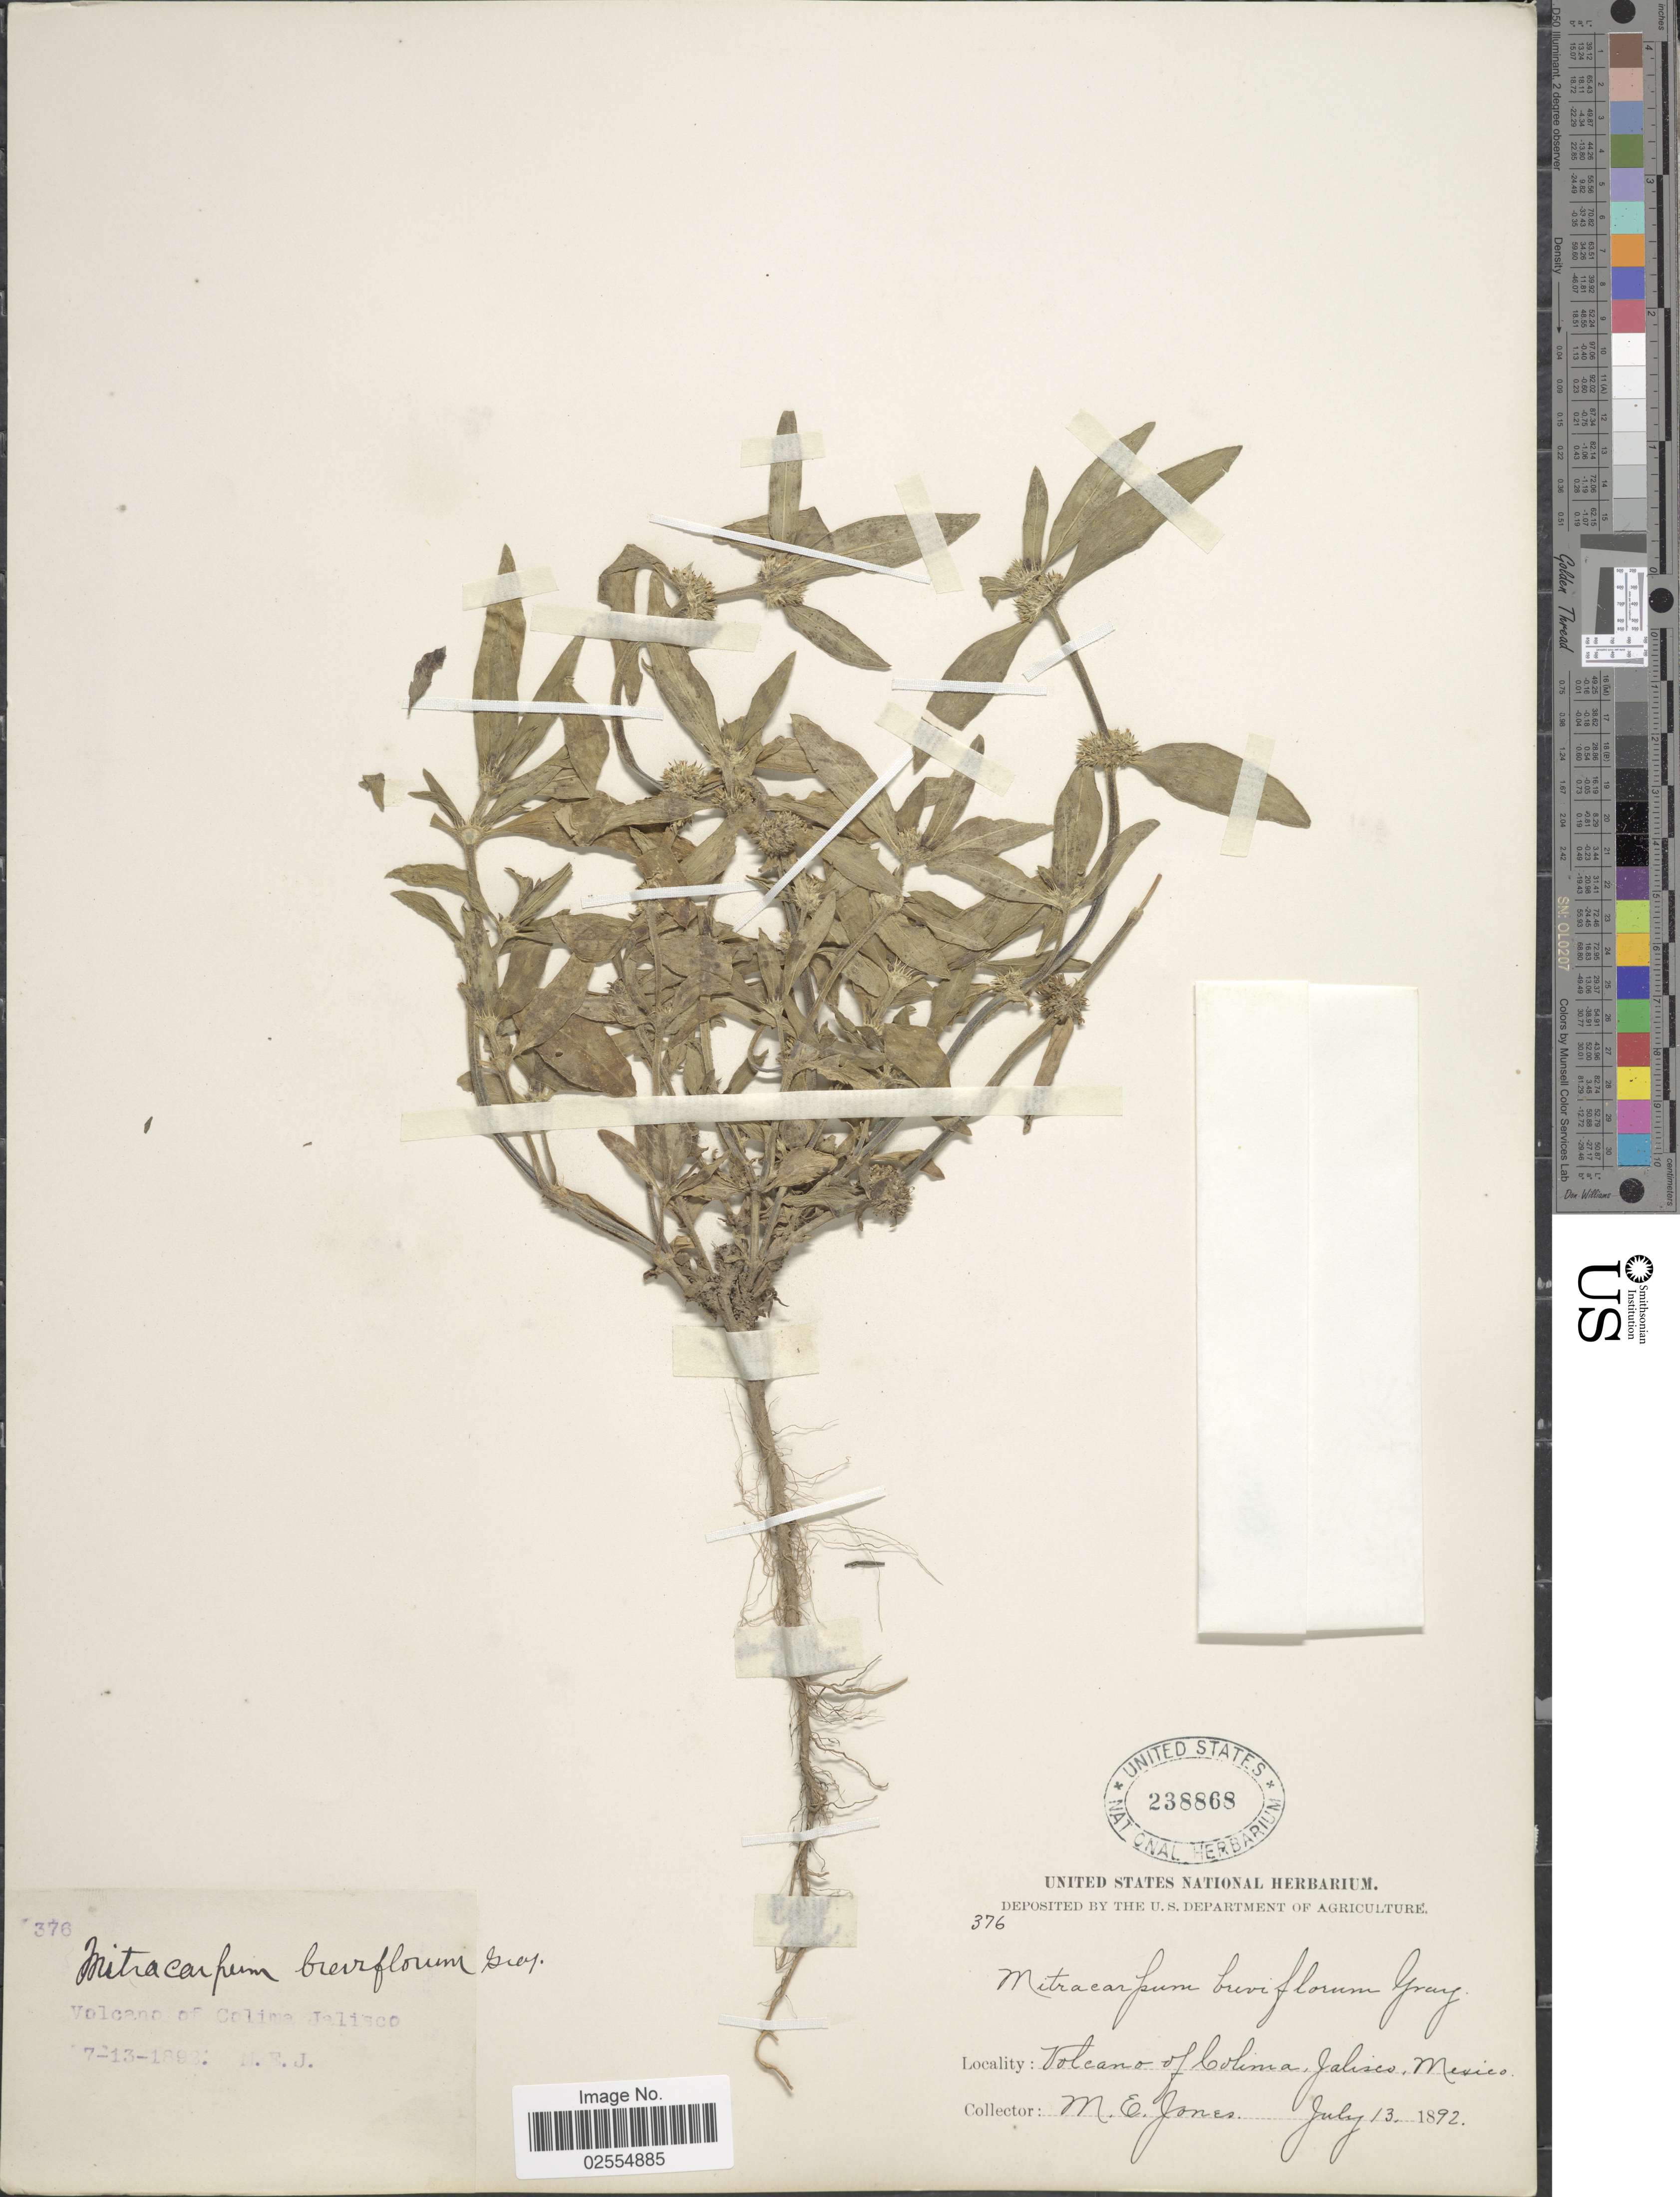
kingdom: Plantae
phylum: Tracheophyta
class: Magnoliopsida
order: Gentianales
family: Rubiaceae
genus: Mitracarpus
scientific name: Mitracarpus breviflorus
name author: A. Gray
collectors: M. E. Jones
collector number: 376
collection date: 1892-07-13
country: Mexico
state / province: Jalisco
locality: Volcano of Colima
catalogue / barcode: US 238868